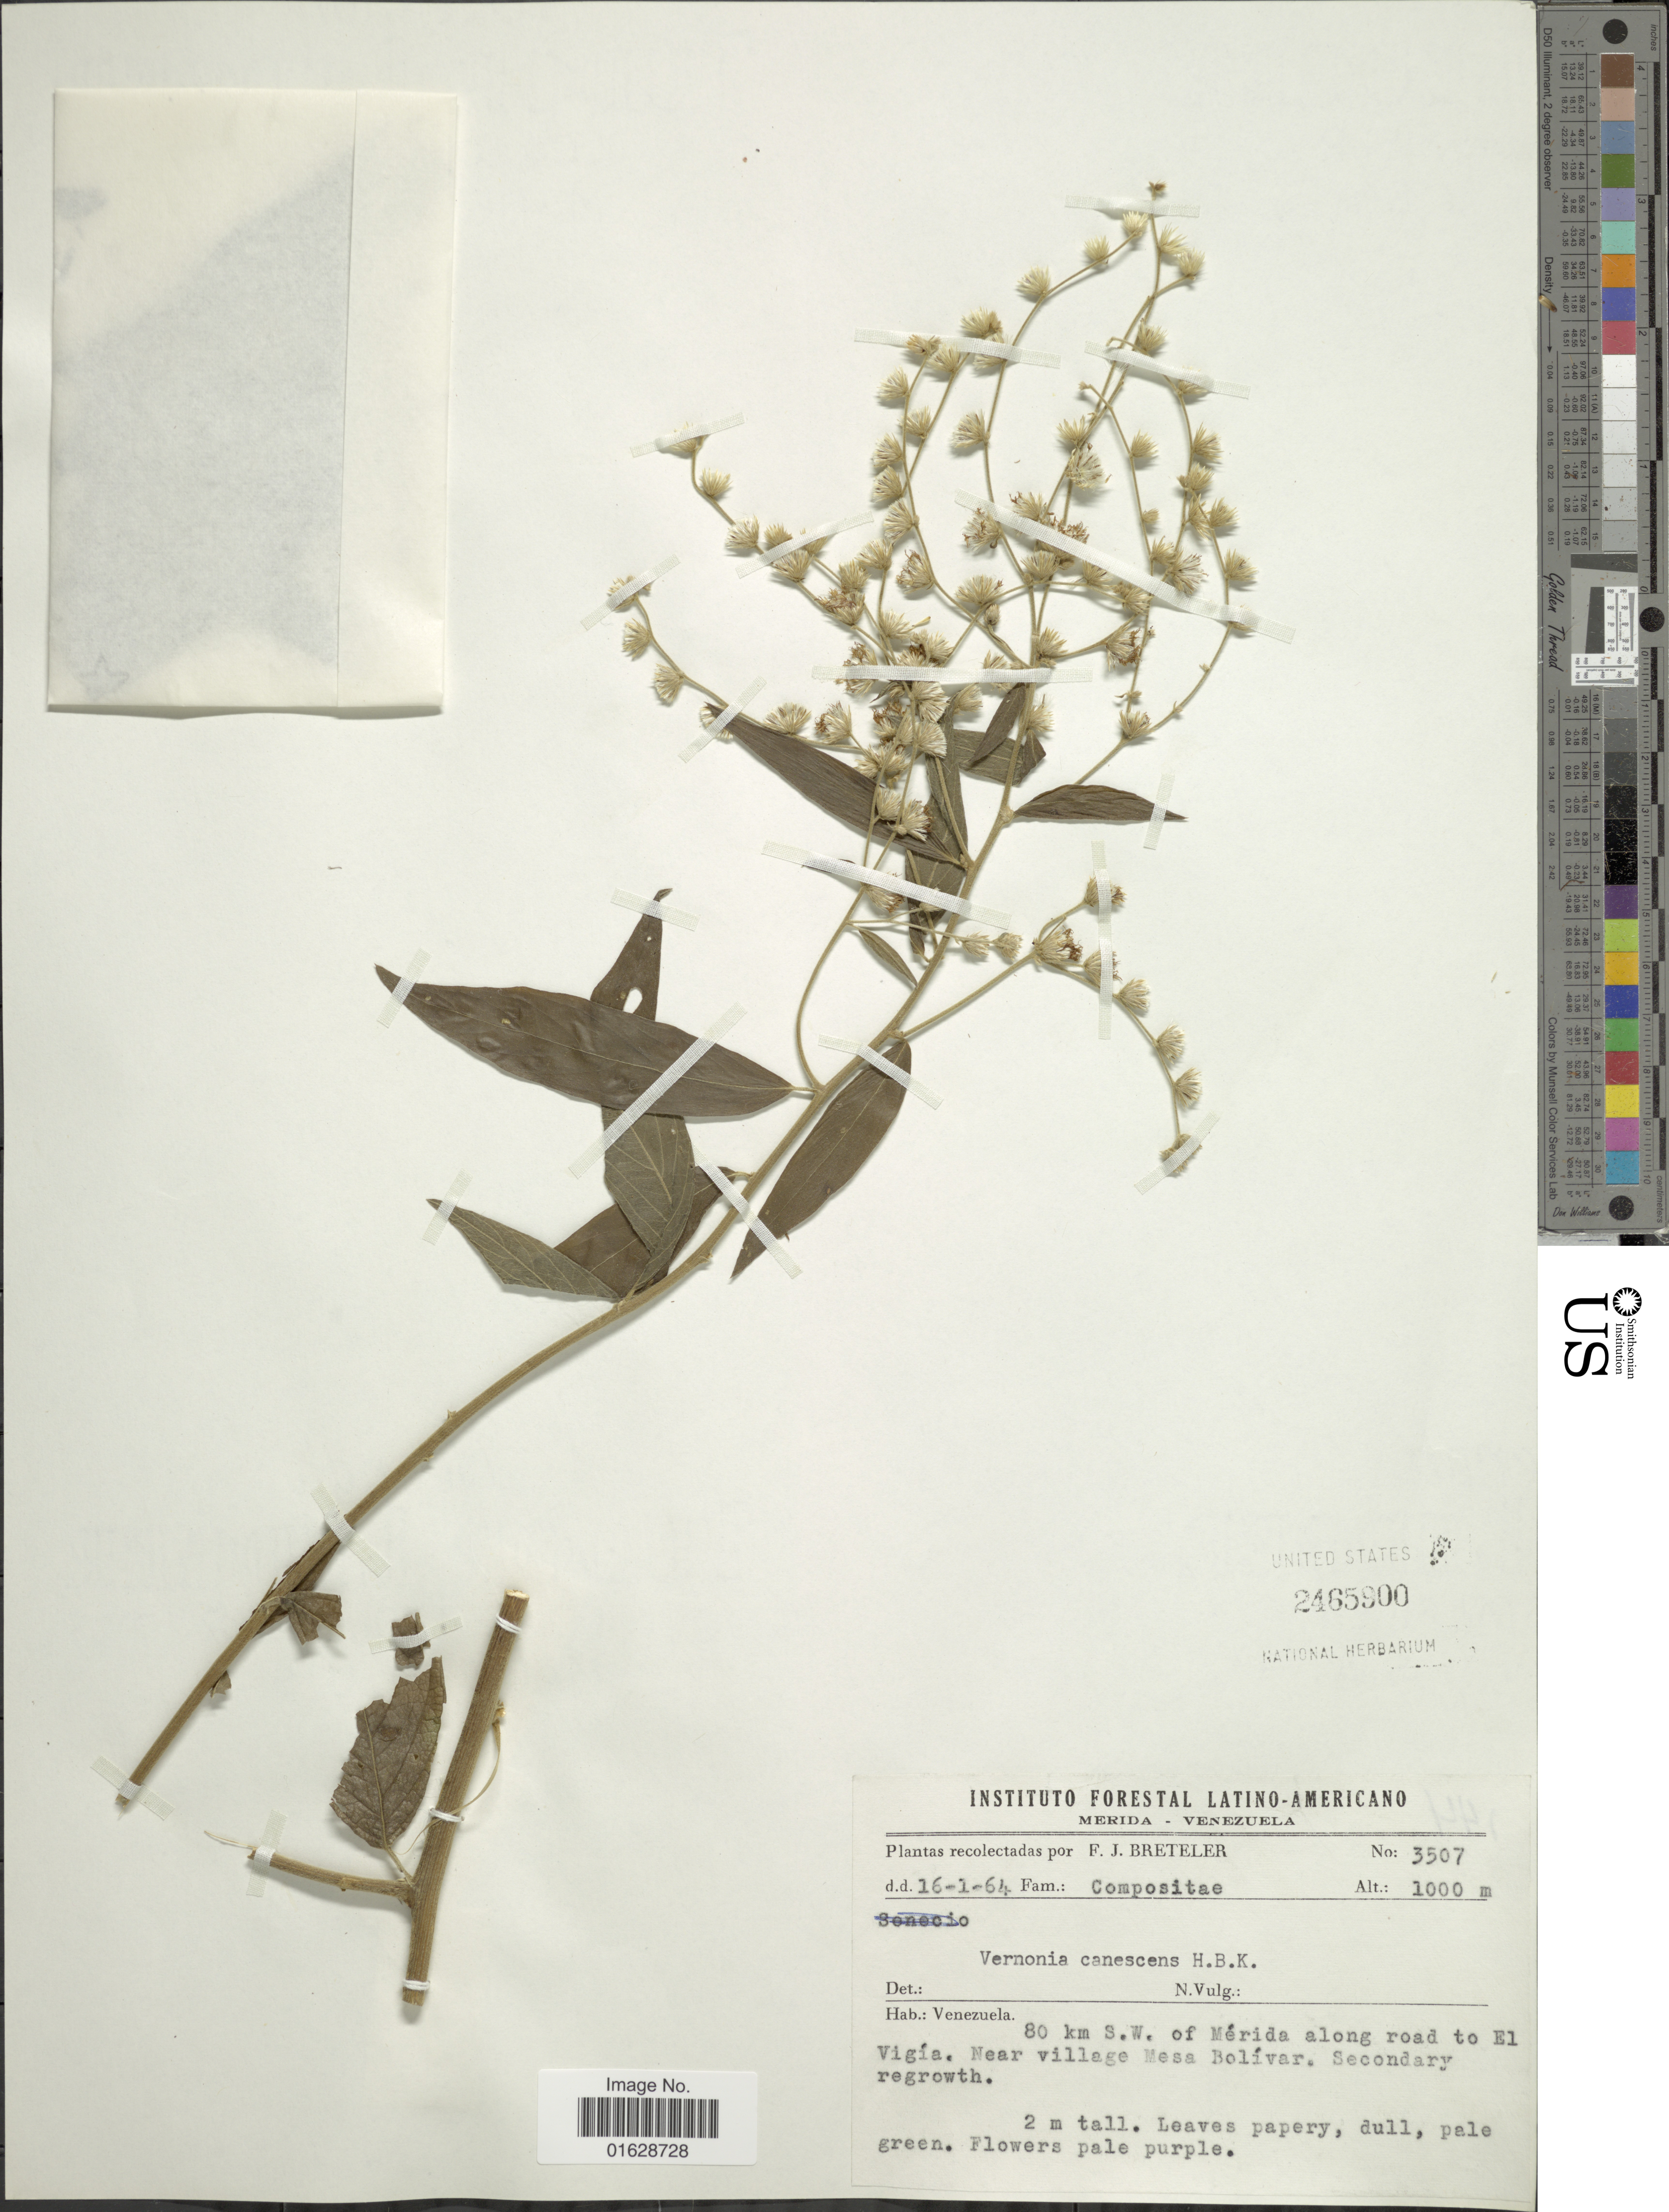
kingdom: Plantae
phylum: Tracheophyta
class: Magnoliopsida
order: Asterales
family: Asteraceae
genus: Lepidaploa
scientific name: Lepidaploa canescens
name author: (Kunth) H. Rob.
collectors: F. J. Breteler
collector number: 3507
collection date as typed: Transcribed d/m/y: 16/1/64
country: Venezuela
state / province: Mérida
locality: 80 km S.W. of Merida along road to El Vigia. Near village Mesa Bolivar.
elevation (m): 1000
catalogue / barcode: US 2465900